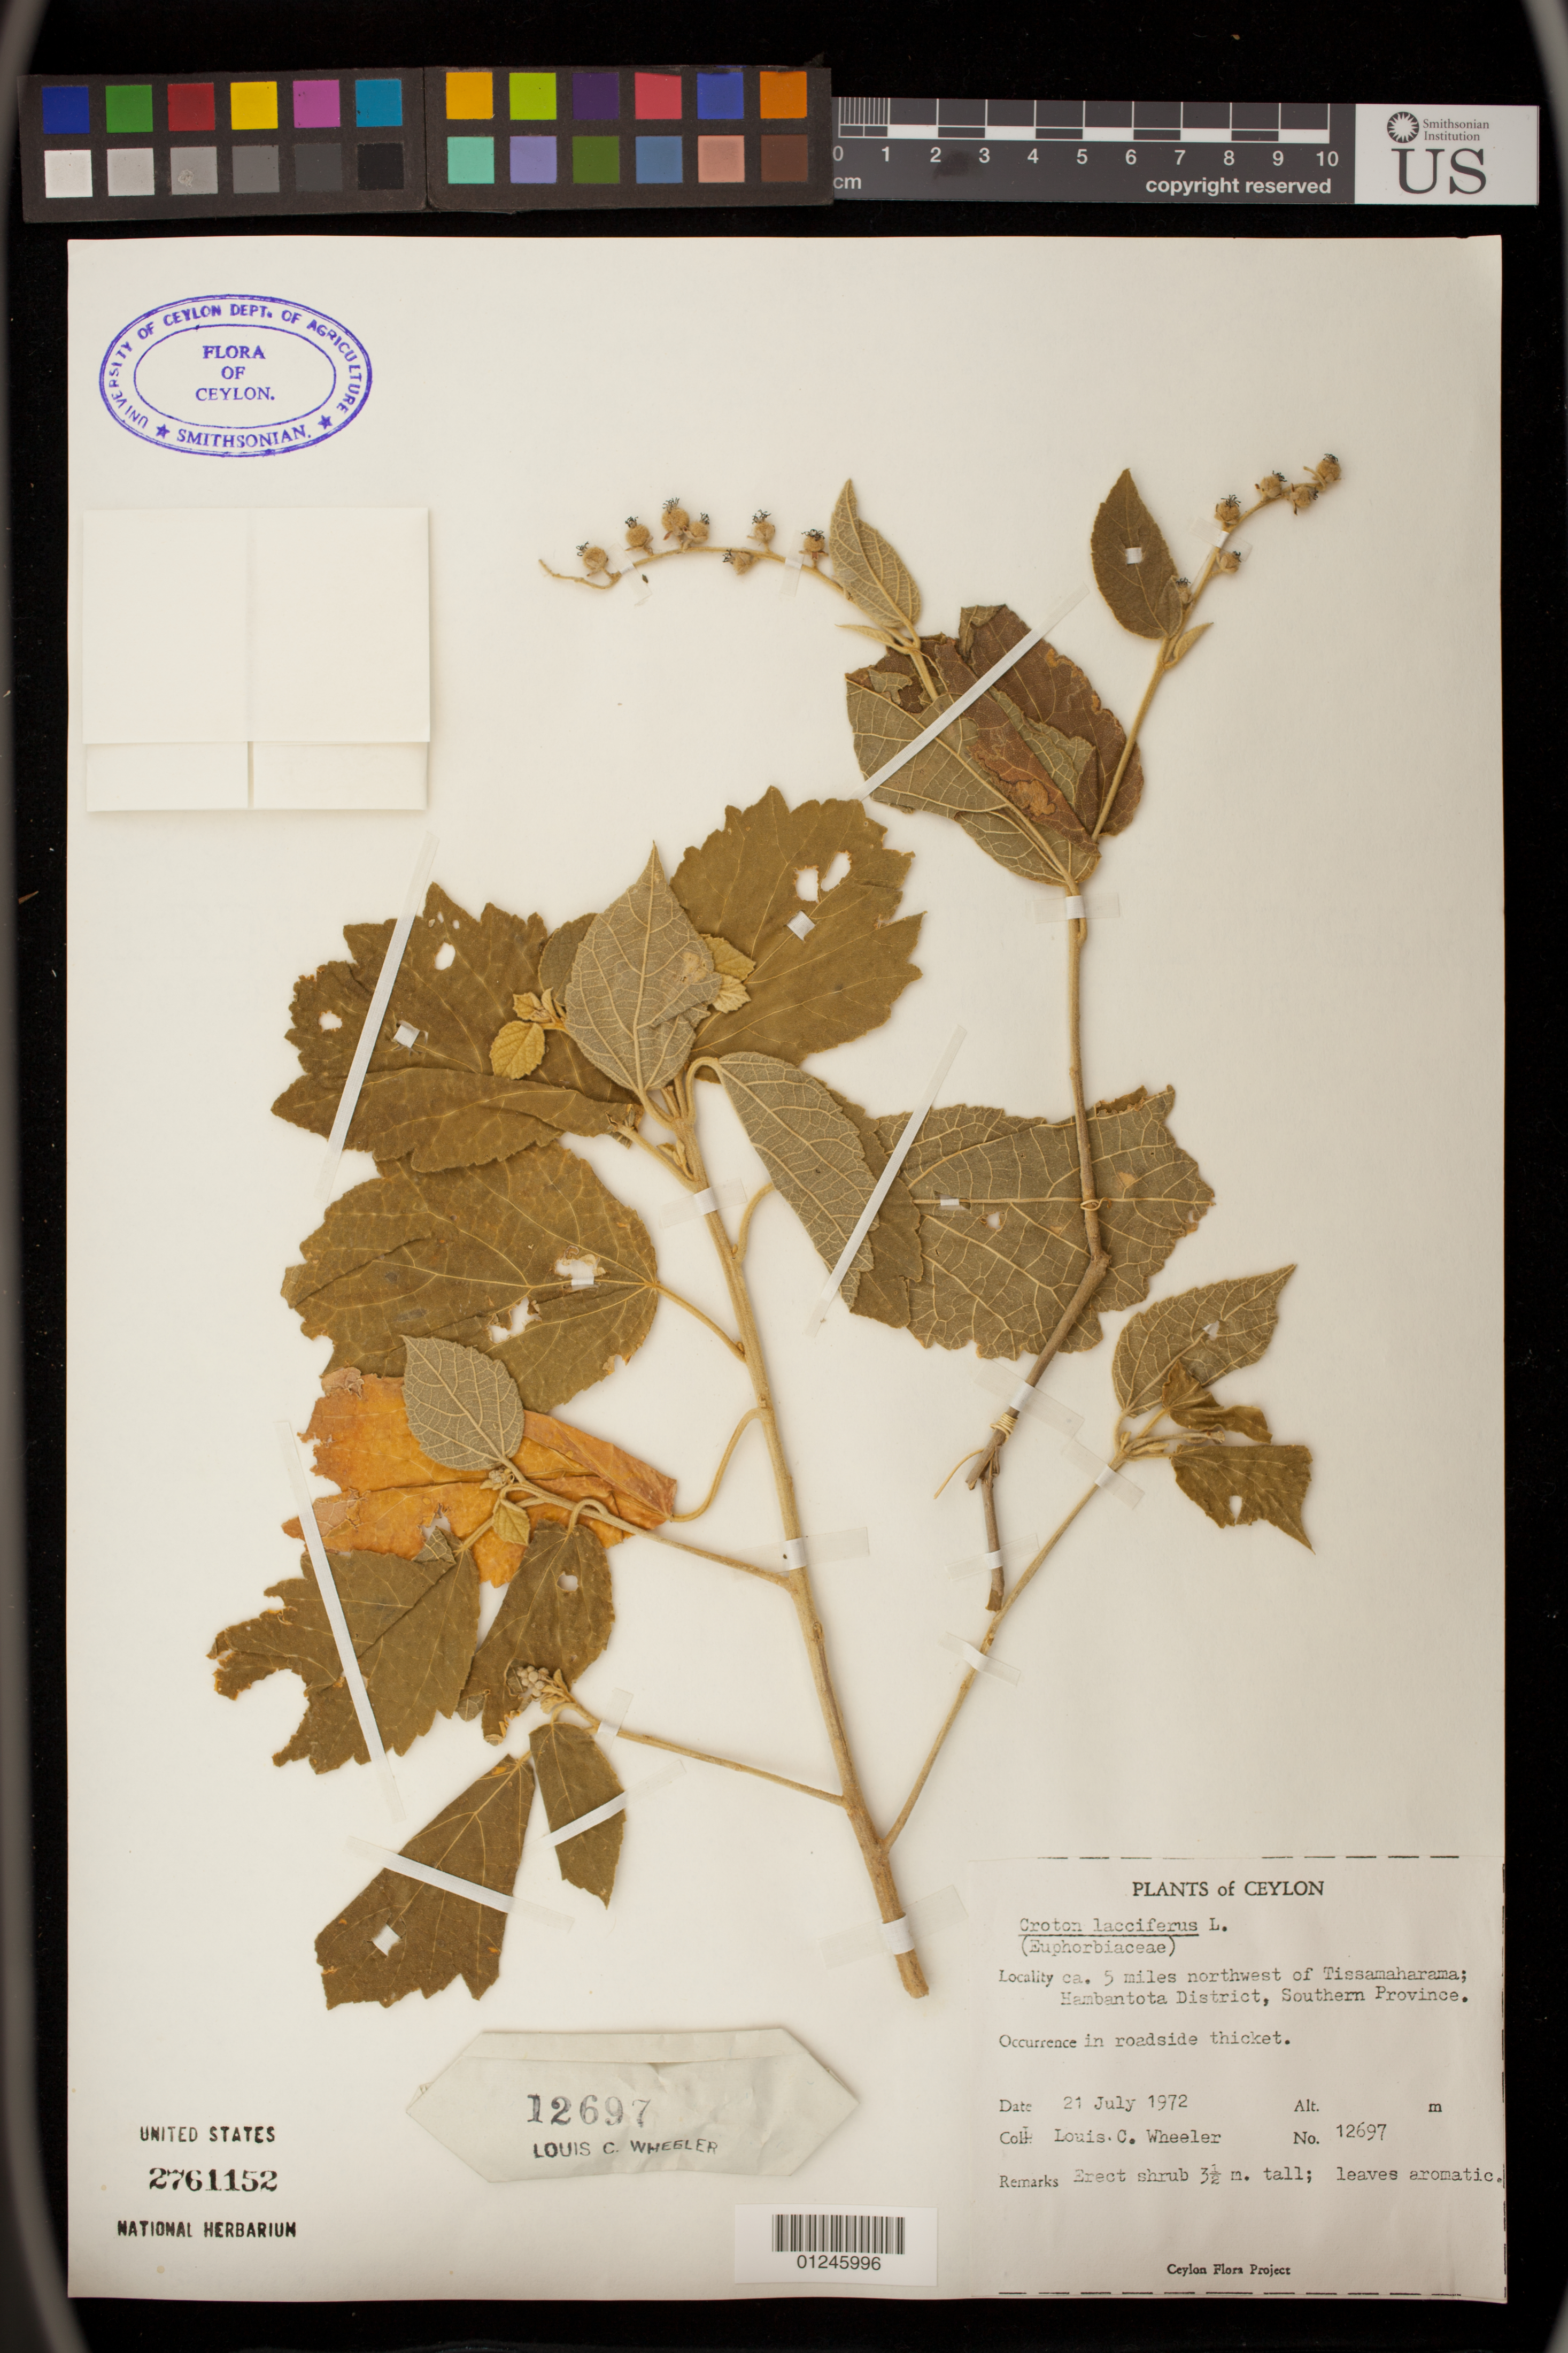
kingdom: Plantae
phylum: Tracheophyta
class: Magnoliopsida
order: Malpighiales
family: Euphorbiaceae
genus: Croton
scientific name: Croton lacciferus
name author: Blanco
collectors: L. C. Wheeler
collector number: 12697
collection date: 1972-07-21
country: Sri Lanka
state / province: Southern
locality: ca. 5 miles northwest of Tissamaharama; Hambantota District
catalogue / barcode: US 2761152